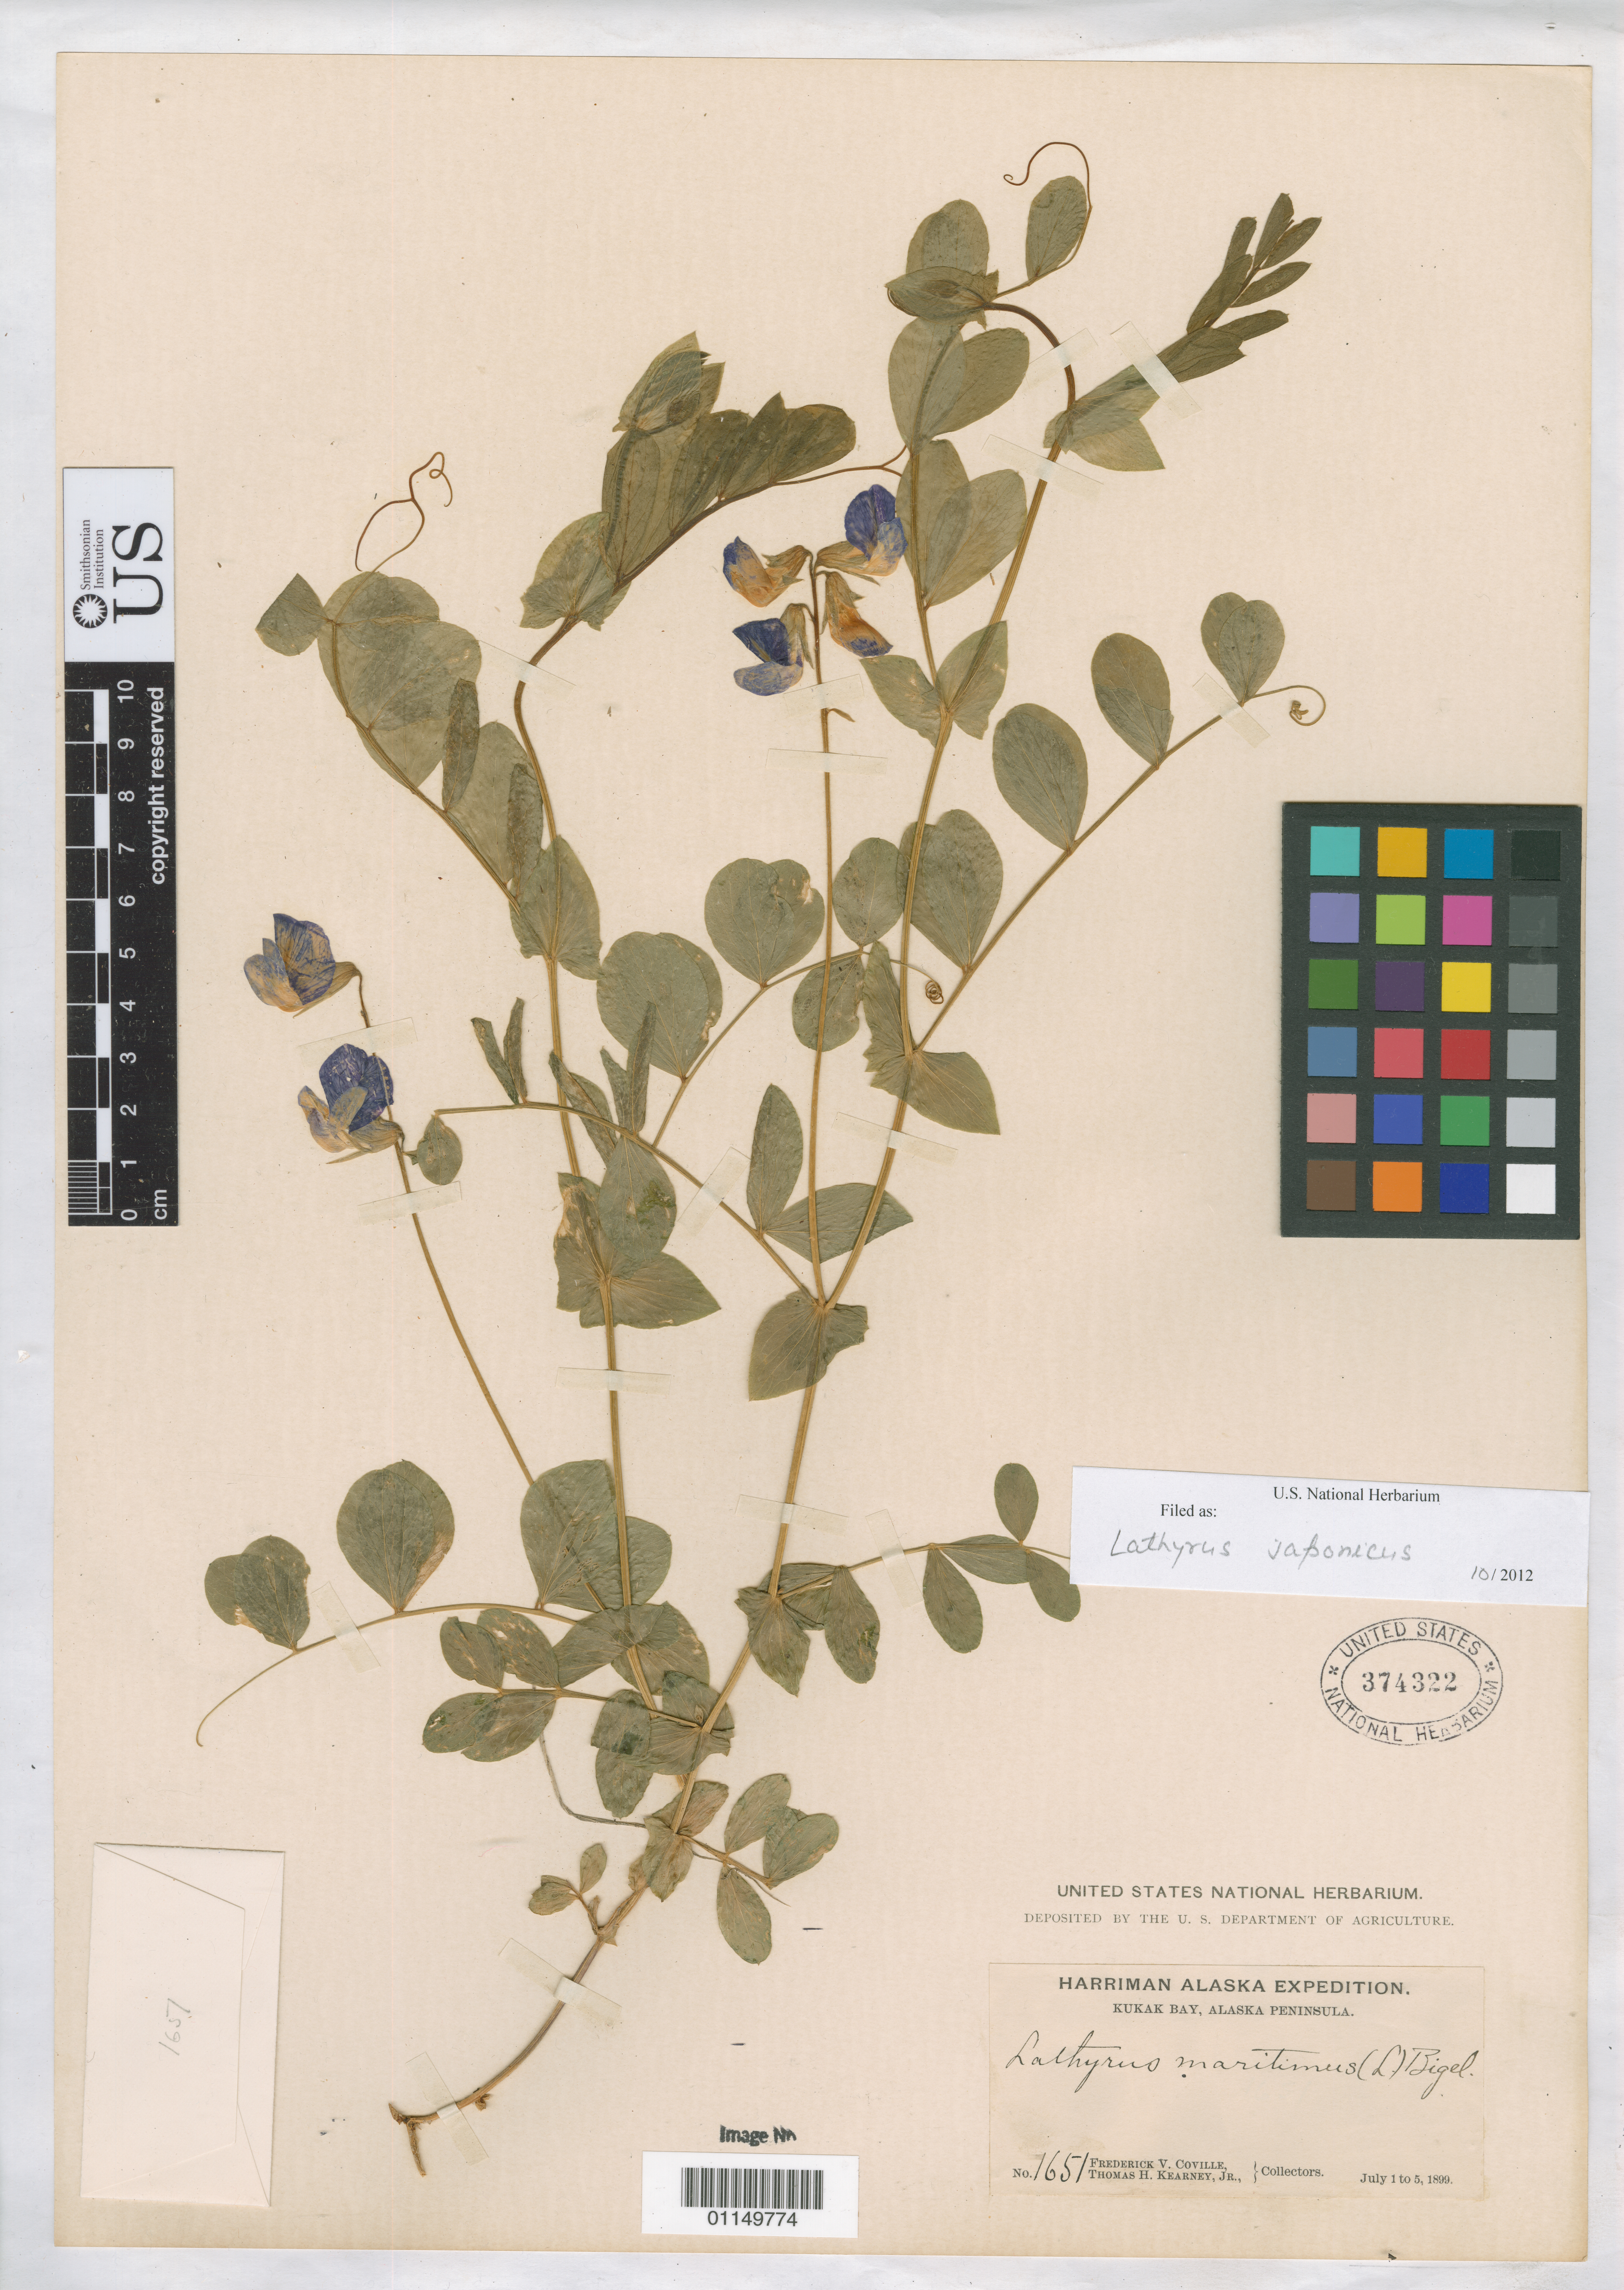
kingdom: Plantae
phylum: Tracheophyta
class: Magnoliopsida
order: Fabales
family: Fabaceae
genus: Lathyrus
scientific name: Lathyrus japonicus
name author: Willd.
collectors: F. V. Coville & T. H. Kearney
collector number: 1651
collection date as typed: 01 Jul 1899 to 05 Jul 1899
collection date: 1899-07-01/1899-07-05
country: United States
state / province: Alaska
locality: Kukak Bay, Alaska Peninsula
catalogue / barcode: US 374323